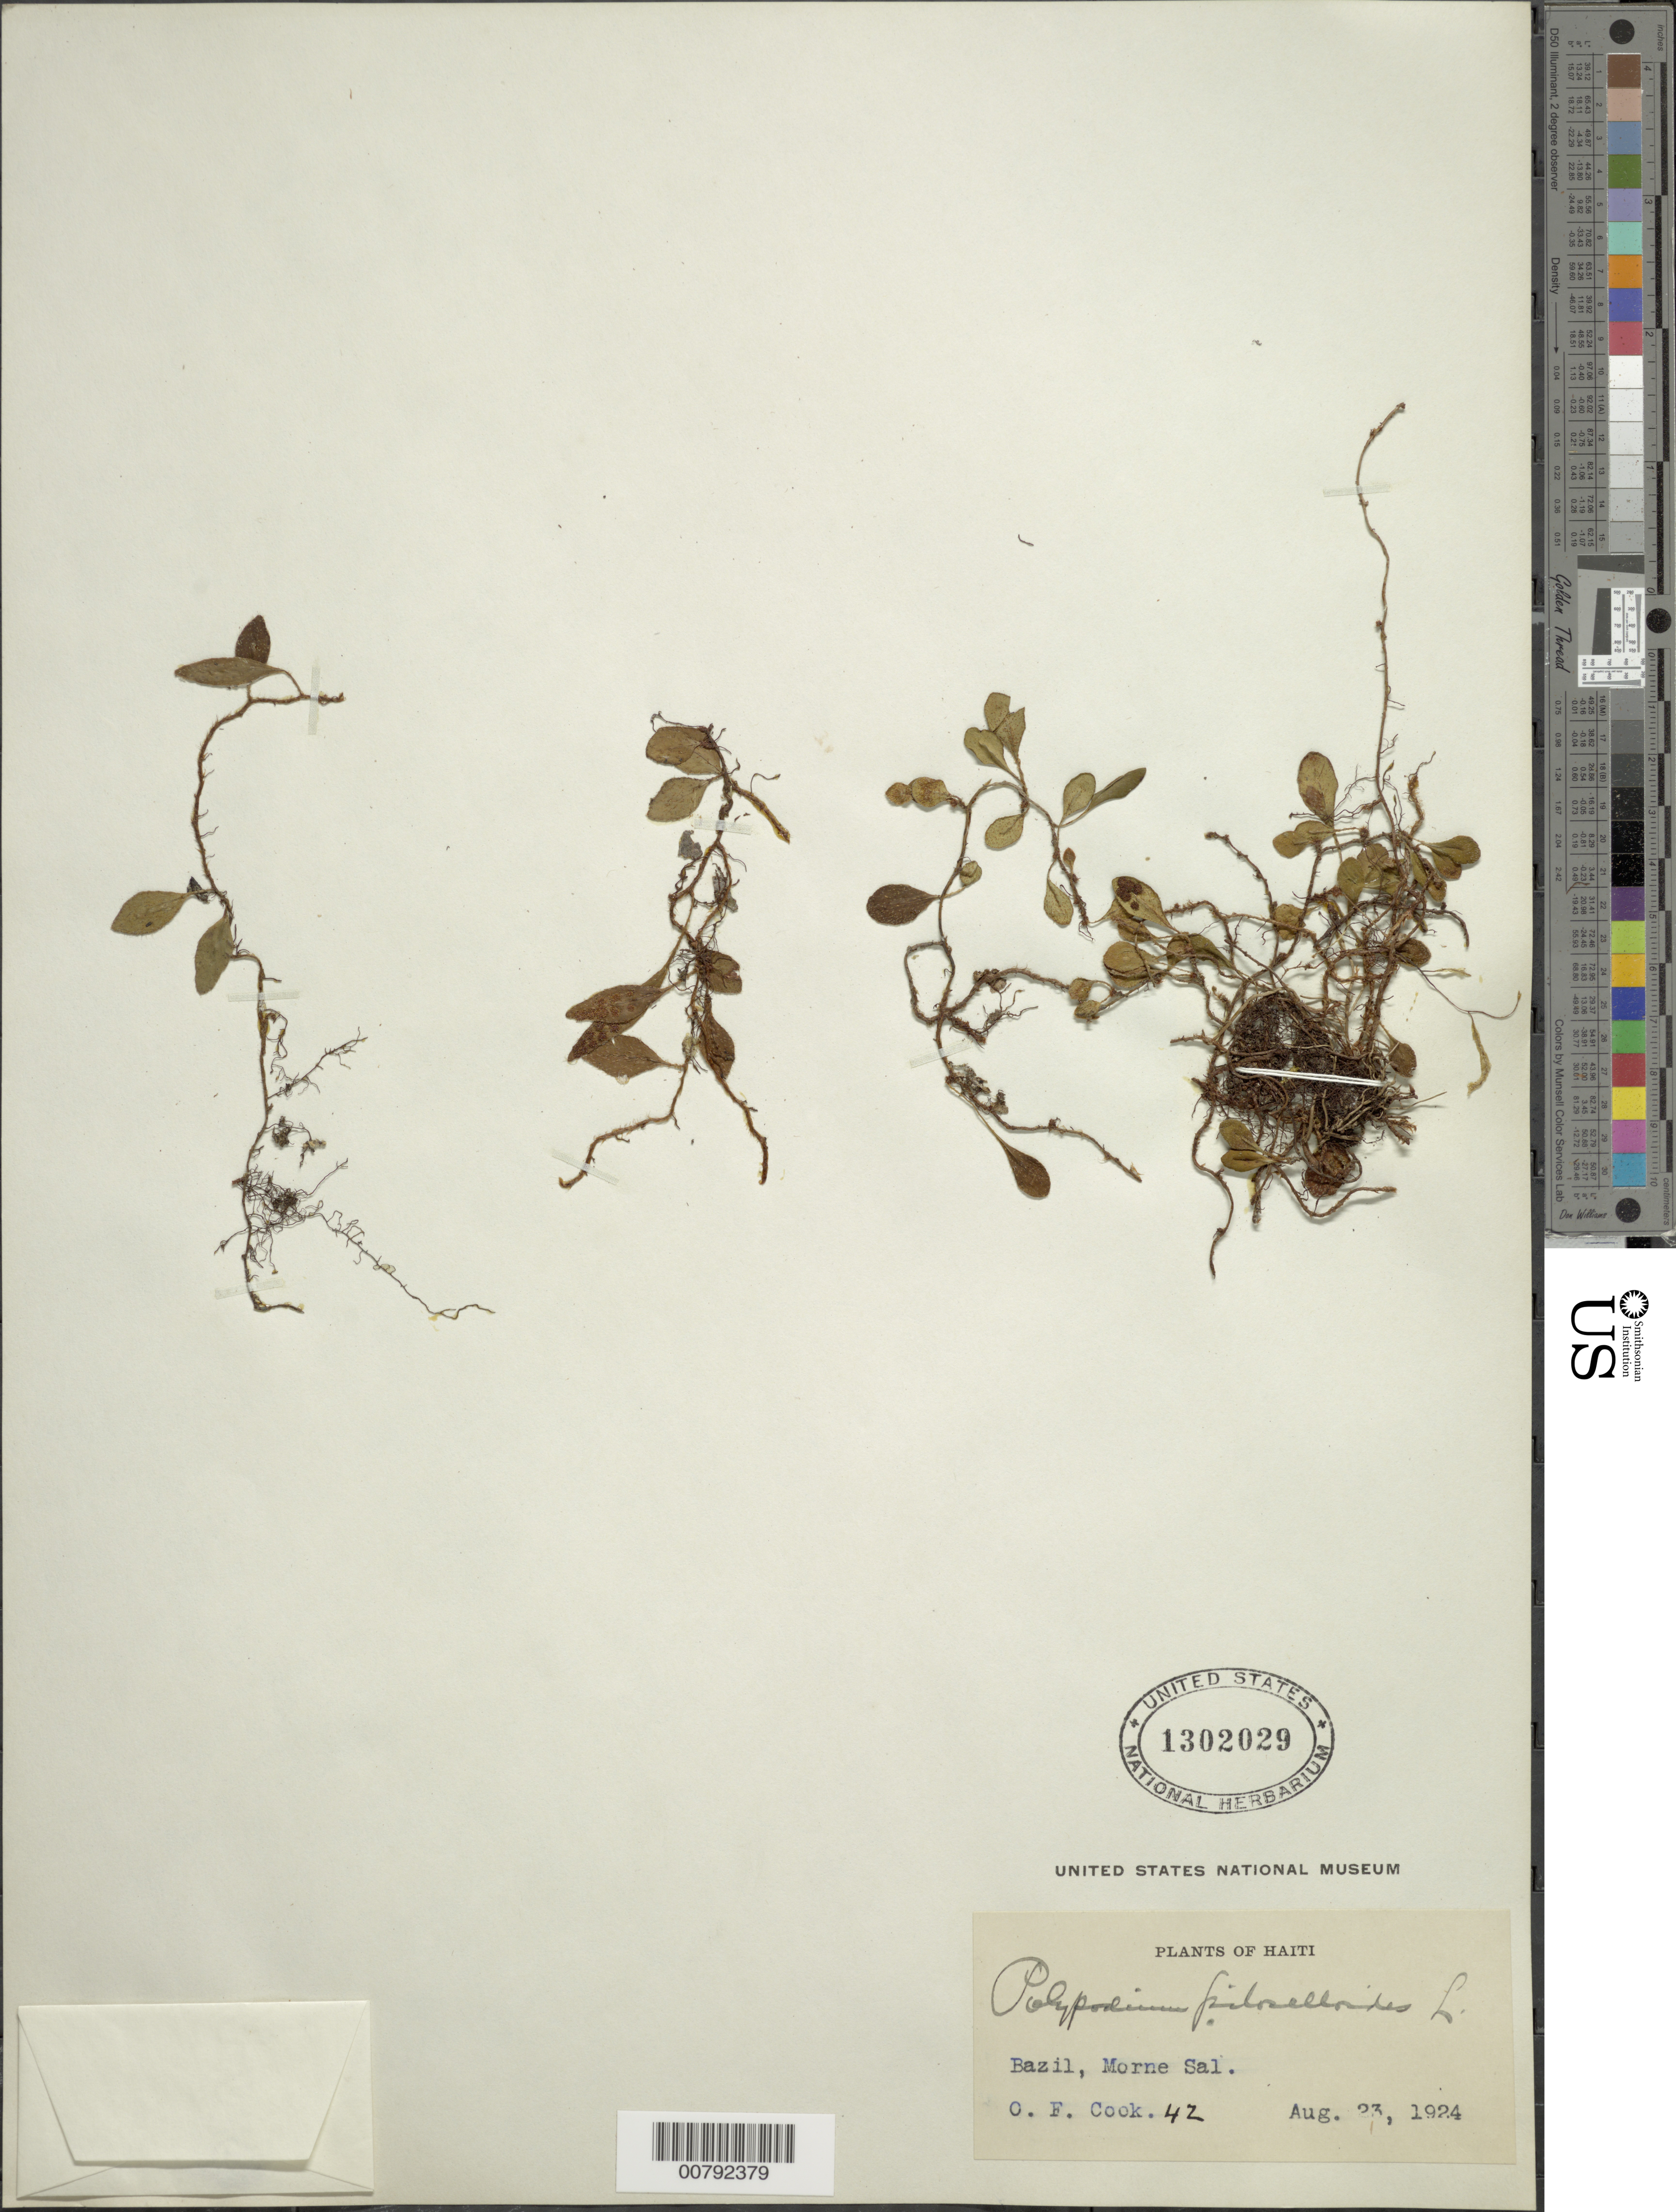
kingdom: Plantae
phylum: Tracheophyta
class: Polypodiopsida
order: Polypodiales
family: Polypodiaceae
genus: Microgramma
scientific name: Microgramma piloselloides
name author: (L.) Copel.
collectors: O. F. Cook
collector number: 42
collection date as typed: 23 Aug 1924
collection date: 1924-08-23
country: Haiti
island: Hispaniola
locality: Bazil, Morne Sal.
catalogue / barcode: US 1302029